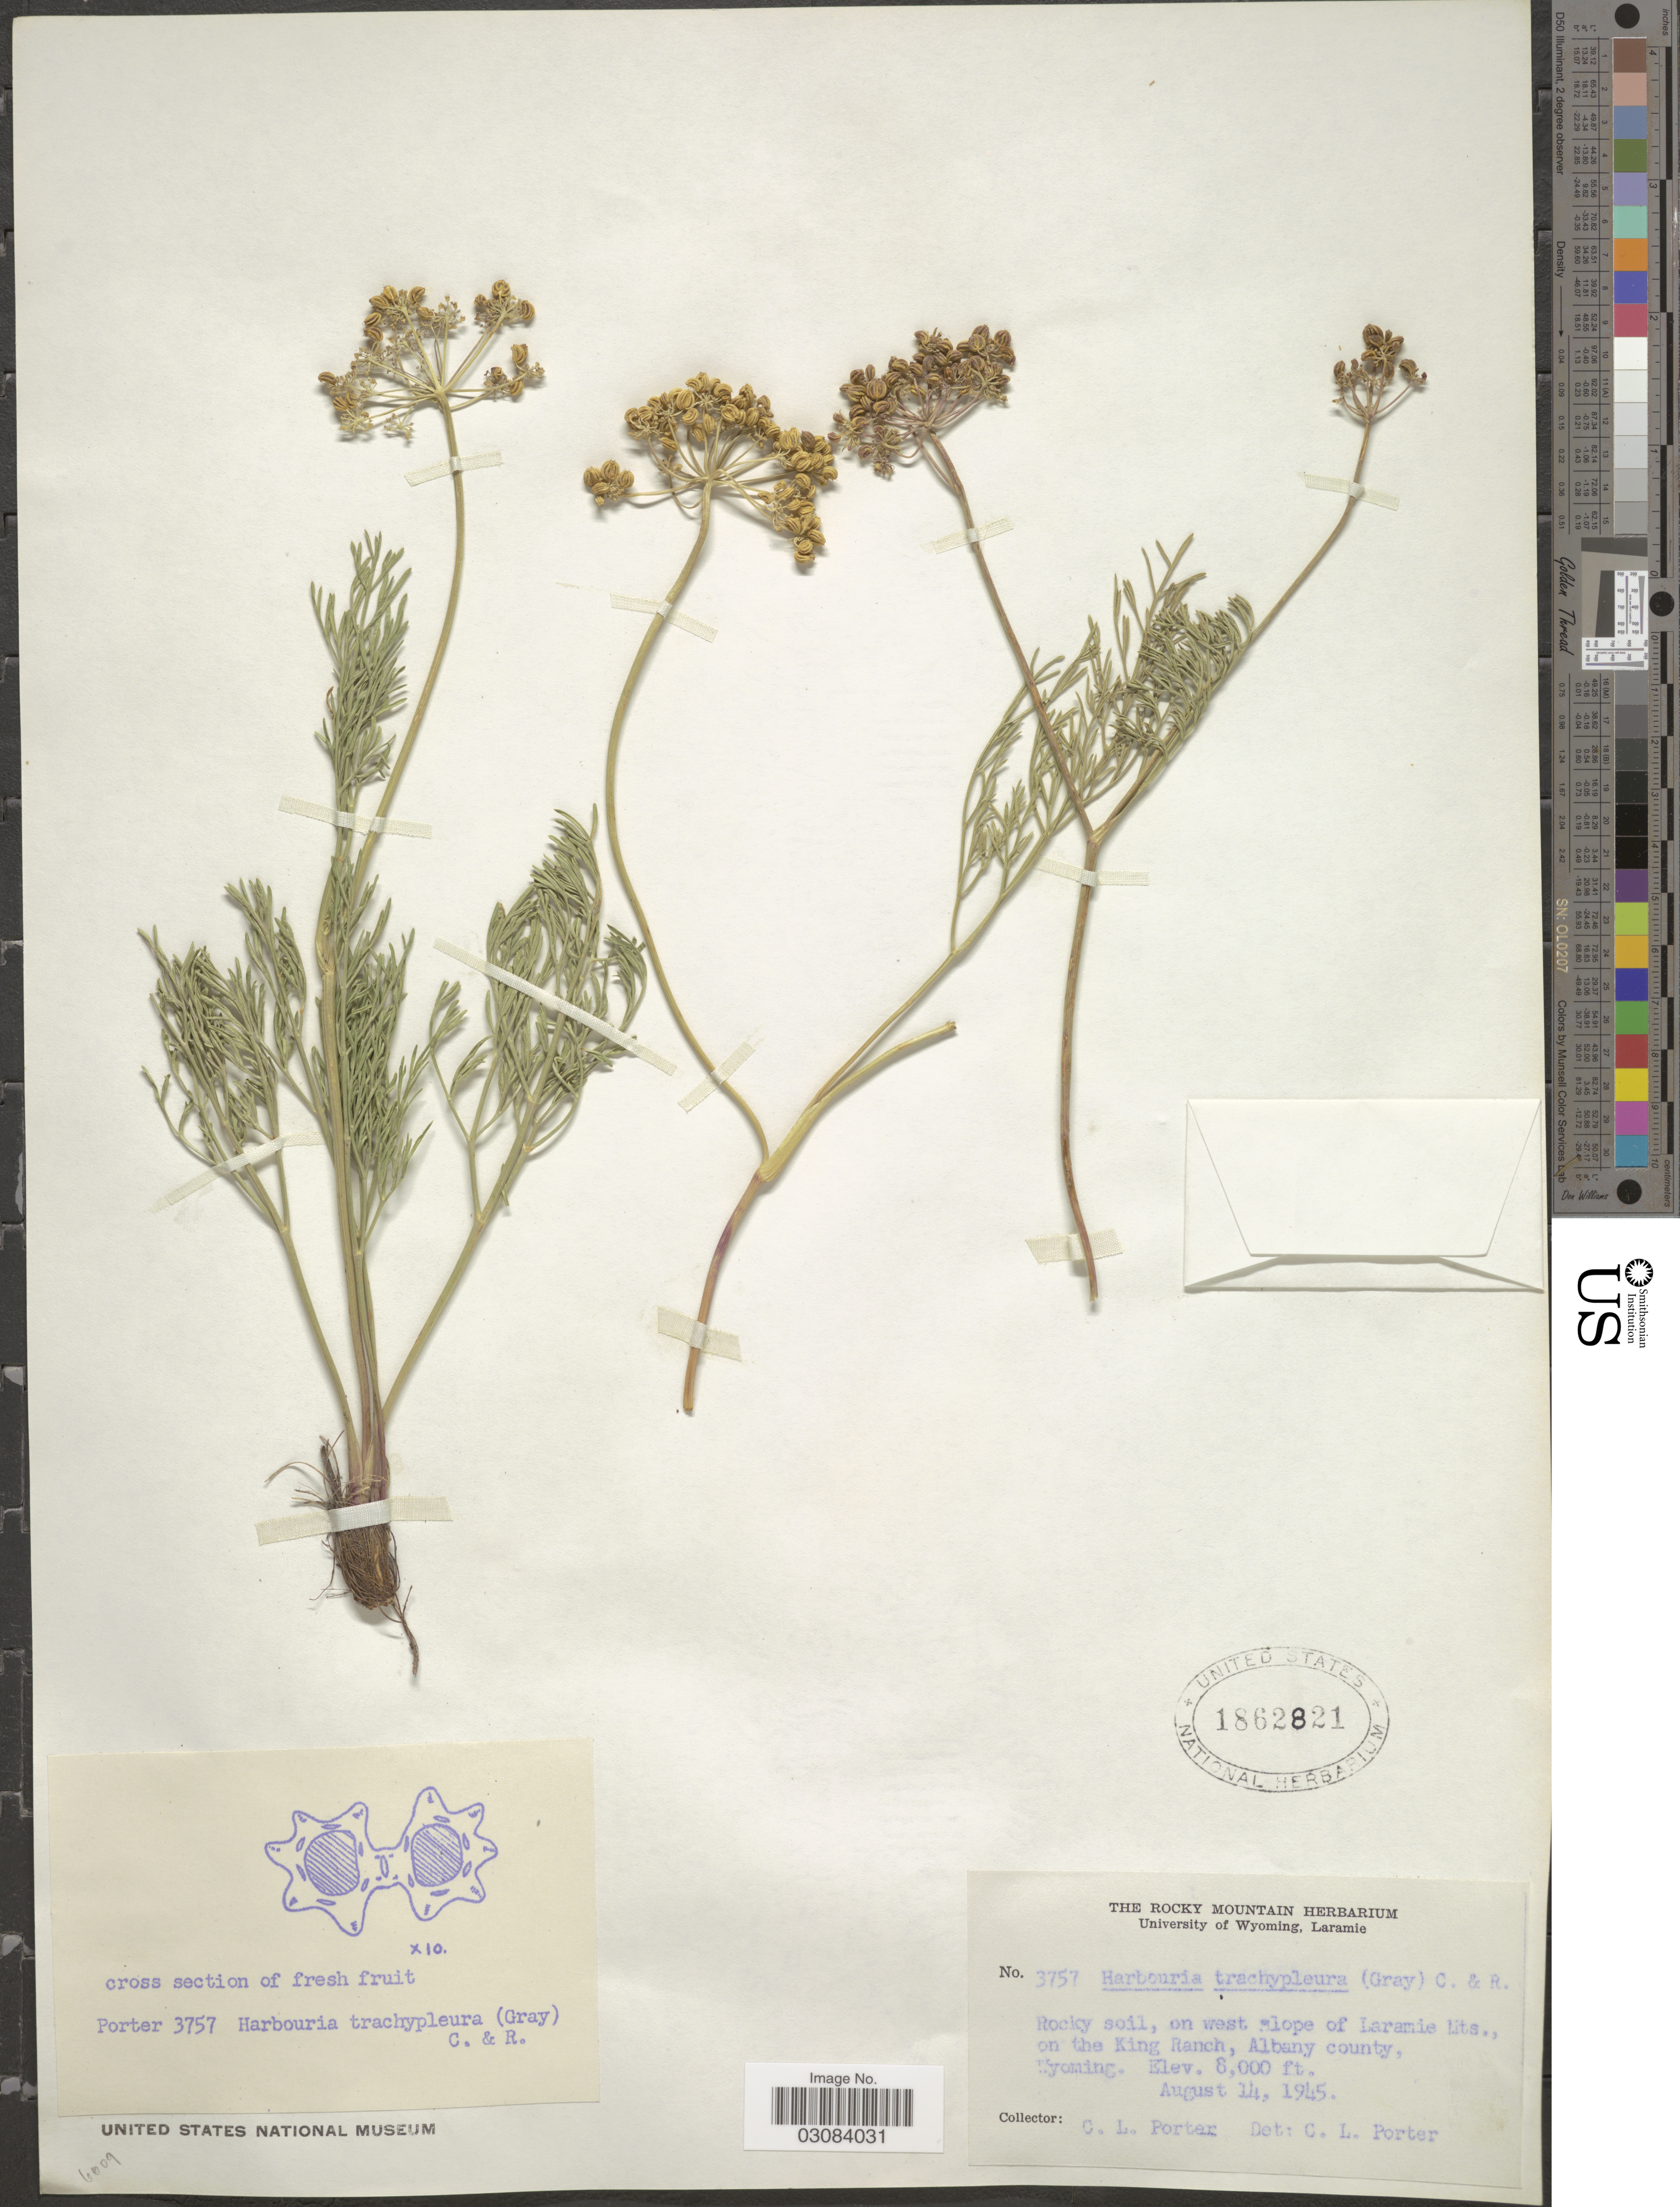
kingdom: Plantae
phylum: Tracheophyta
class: Magnoliopsida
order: Apiales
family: Apiaceae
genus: Harbouria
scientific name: Harbouria trachypleura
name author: (A. Gray) J.M. Coult. & Rose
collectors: C. L. Porter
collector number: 3757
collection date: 1945-08-14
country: United States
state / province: Wyoming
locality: Rocky soil, on west slope of Laramie Mts., on the King Ranch, Albany county.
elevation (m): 2438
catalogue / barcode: US 1862821